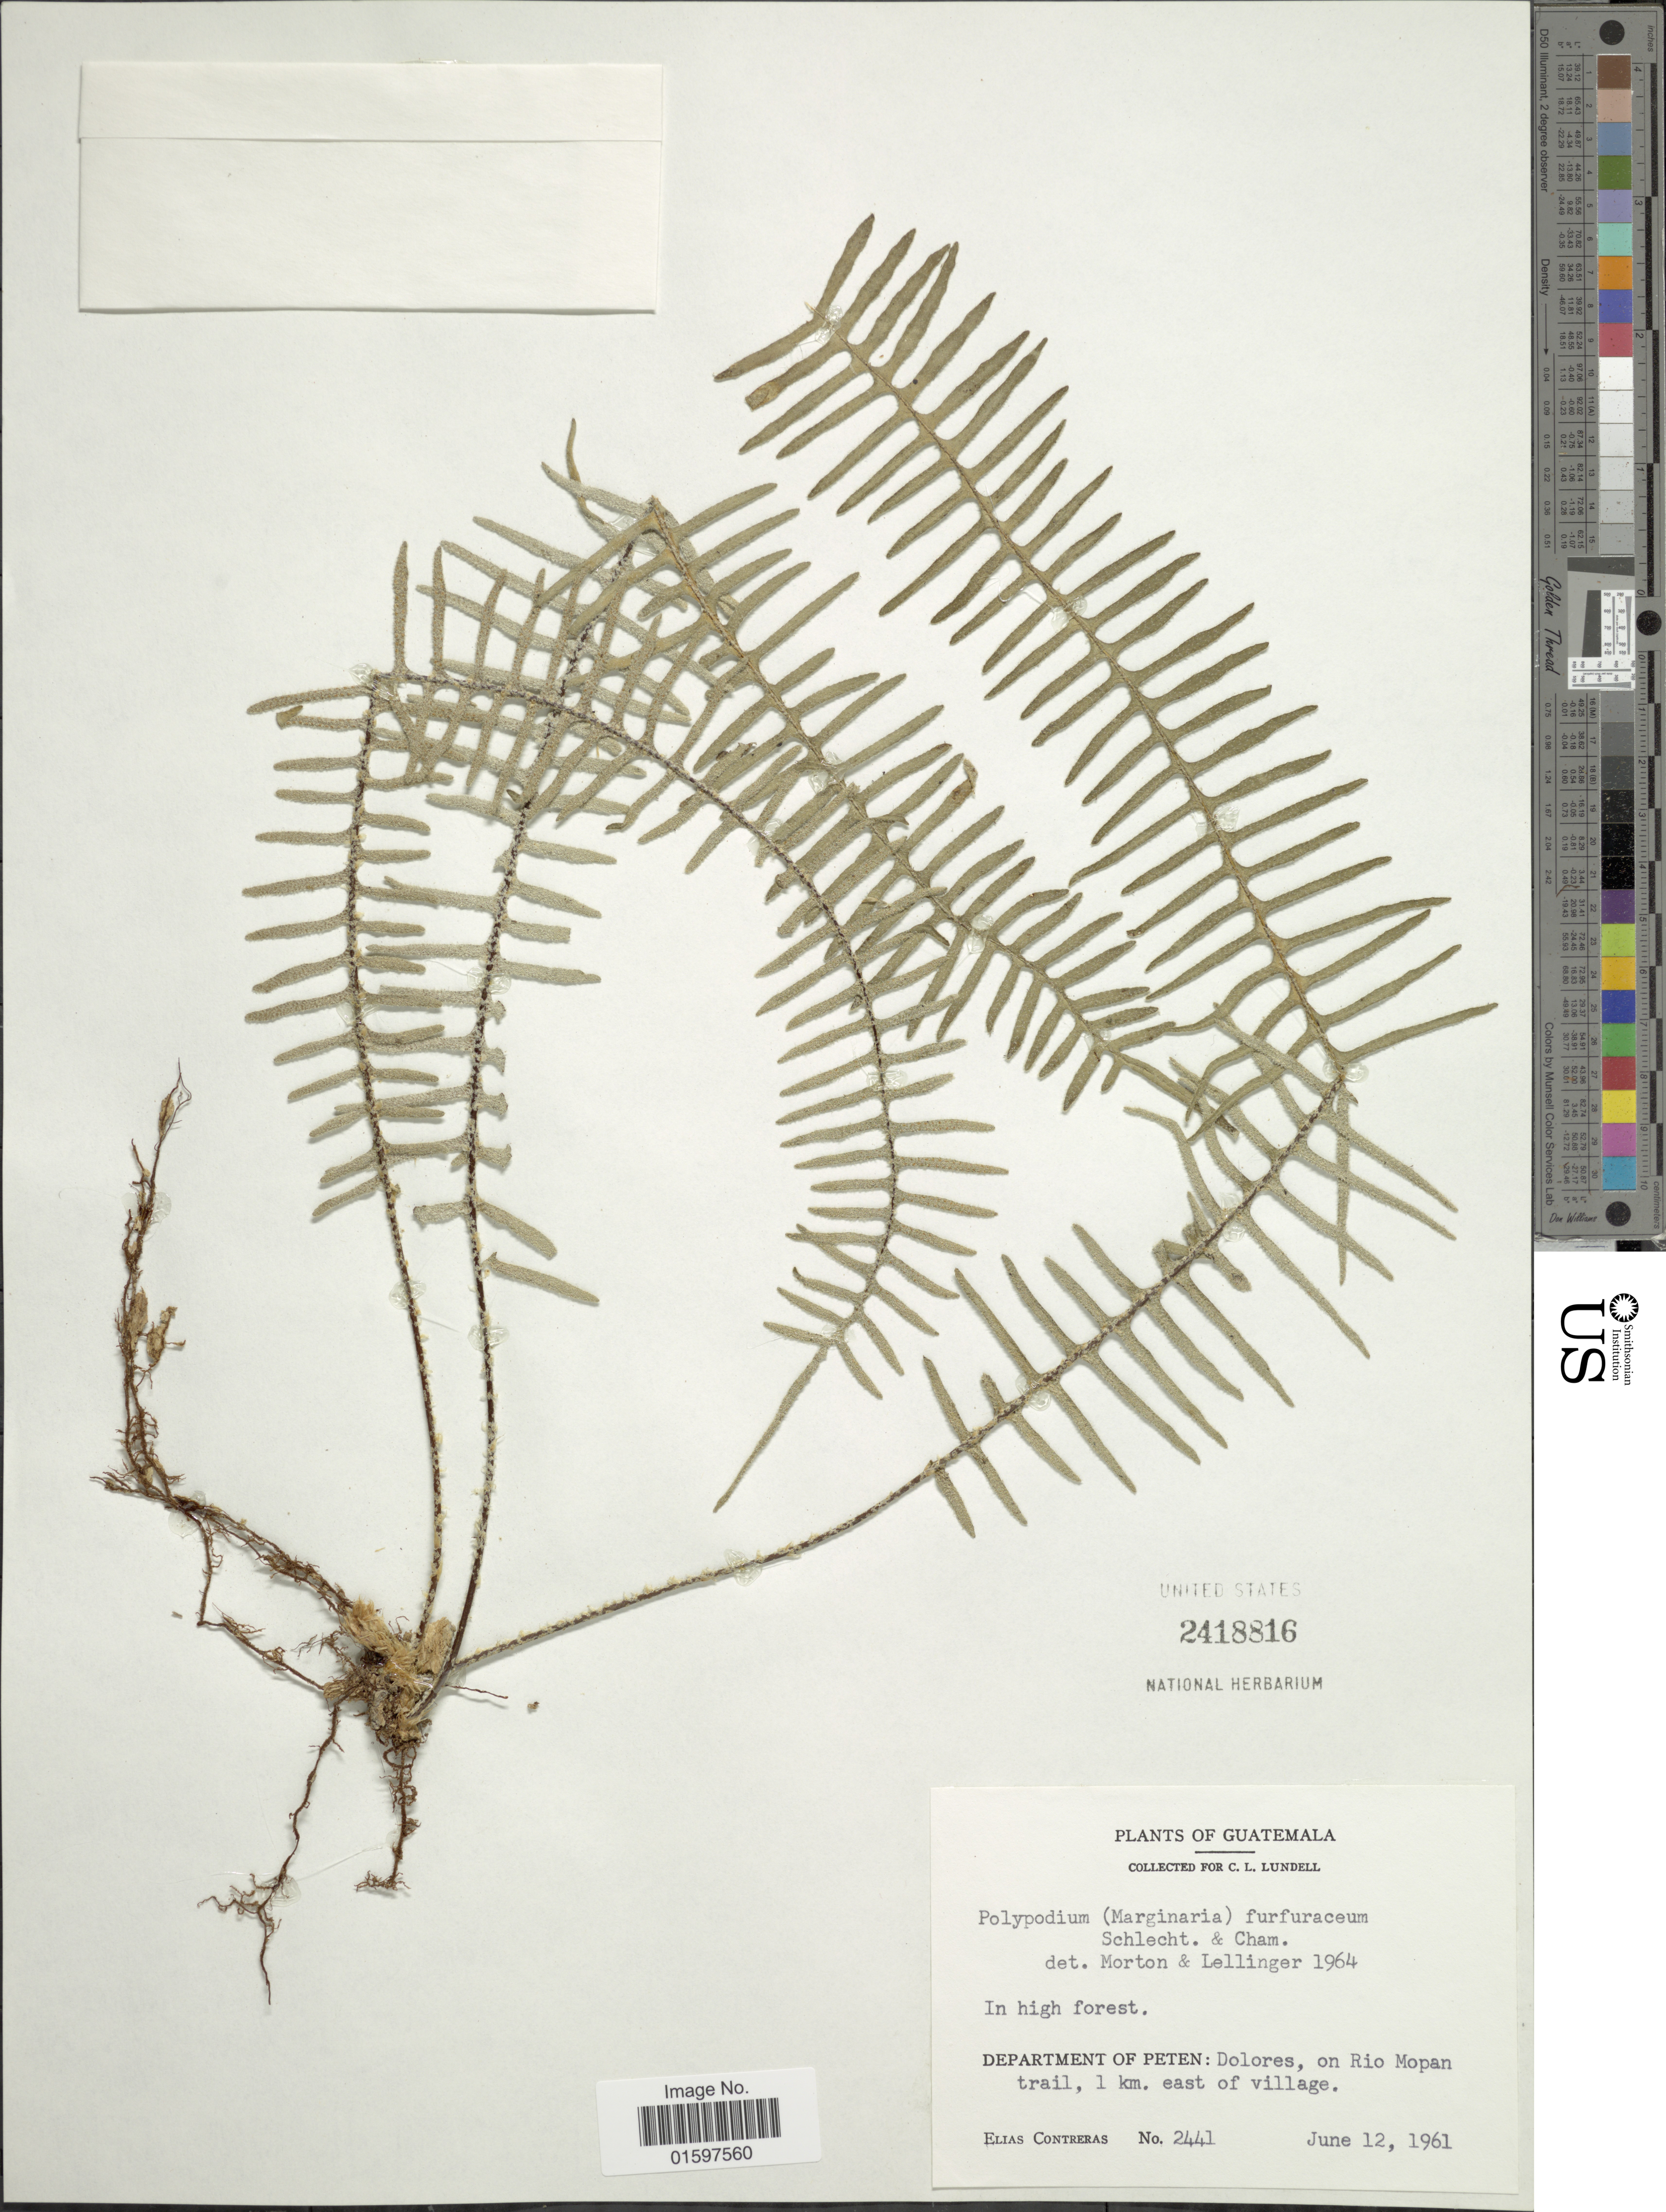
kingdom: Plantae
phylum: Tracheophyta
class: Polypodiopsida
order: Polypodiales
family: Polypodiaceae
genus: Pleopeltis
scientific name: Pleopeltis furfuracea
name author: (Schltdl. & Cham.) A.R. Sm. & Tejero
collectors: E. Contreras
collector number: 2441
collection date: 1961-06-12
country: Guatemala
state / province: El Petén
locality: In high forest, department of Peten: Dolores, on Rio Mopan trail, 1 km. east of village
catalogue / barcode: US 2418816